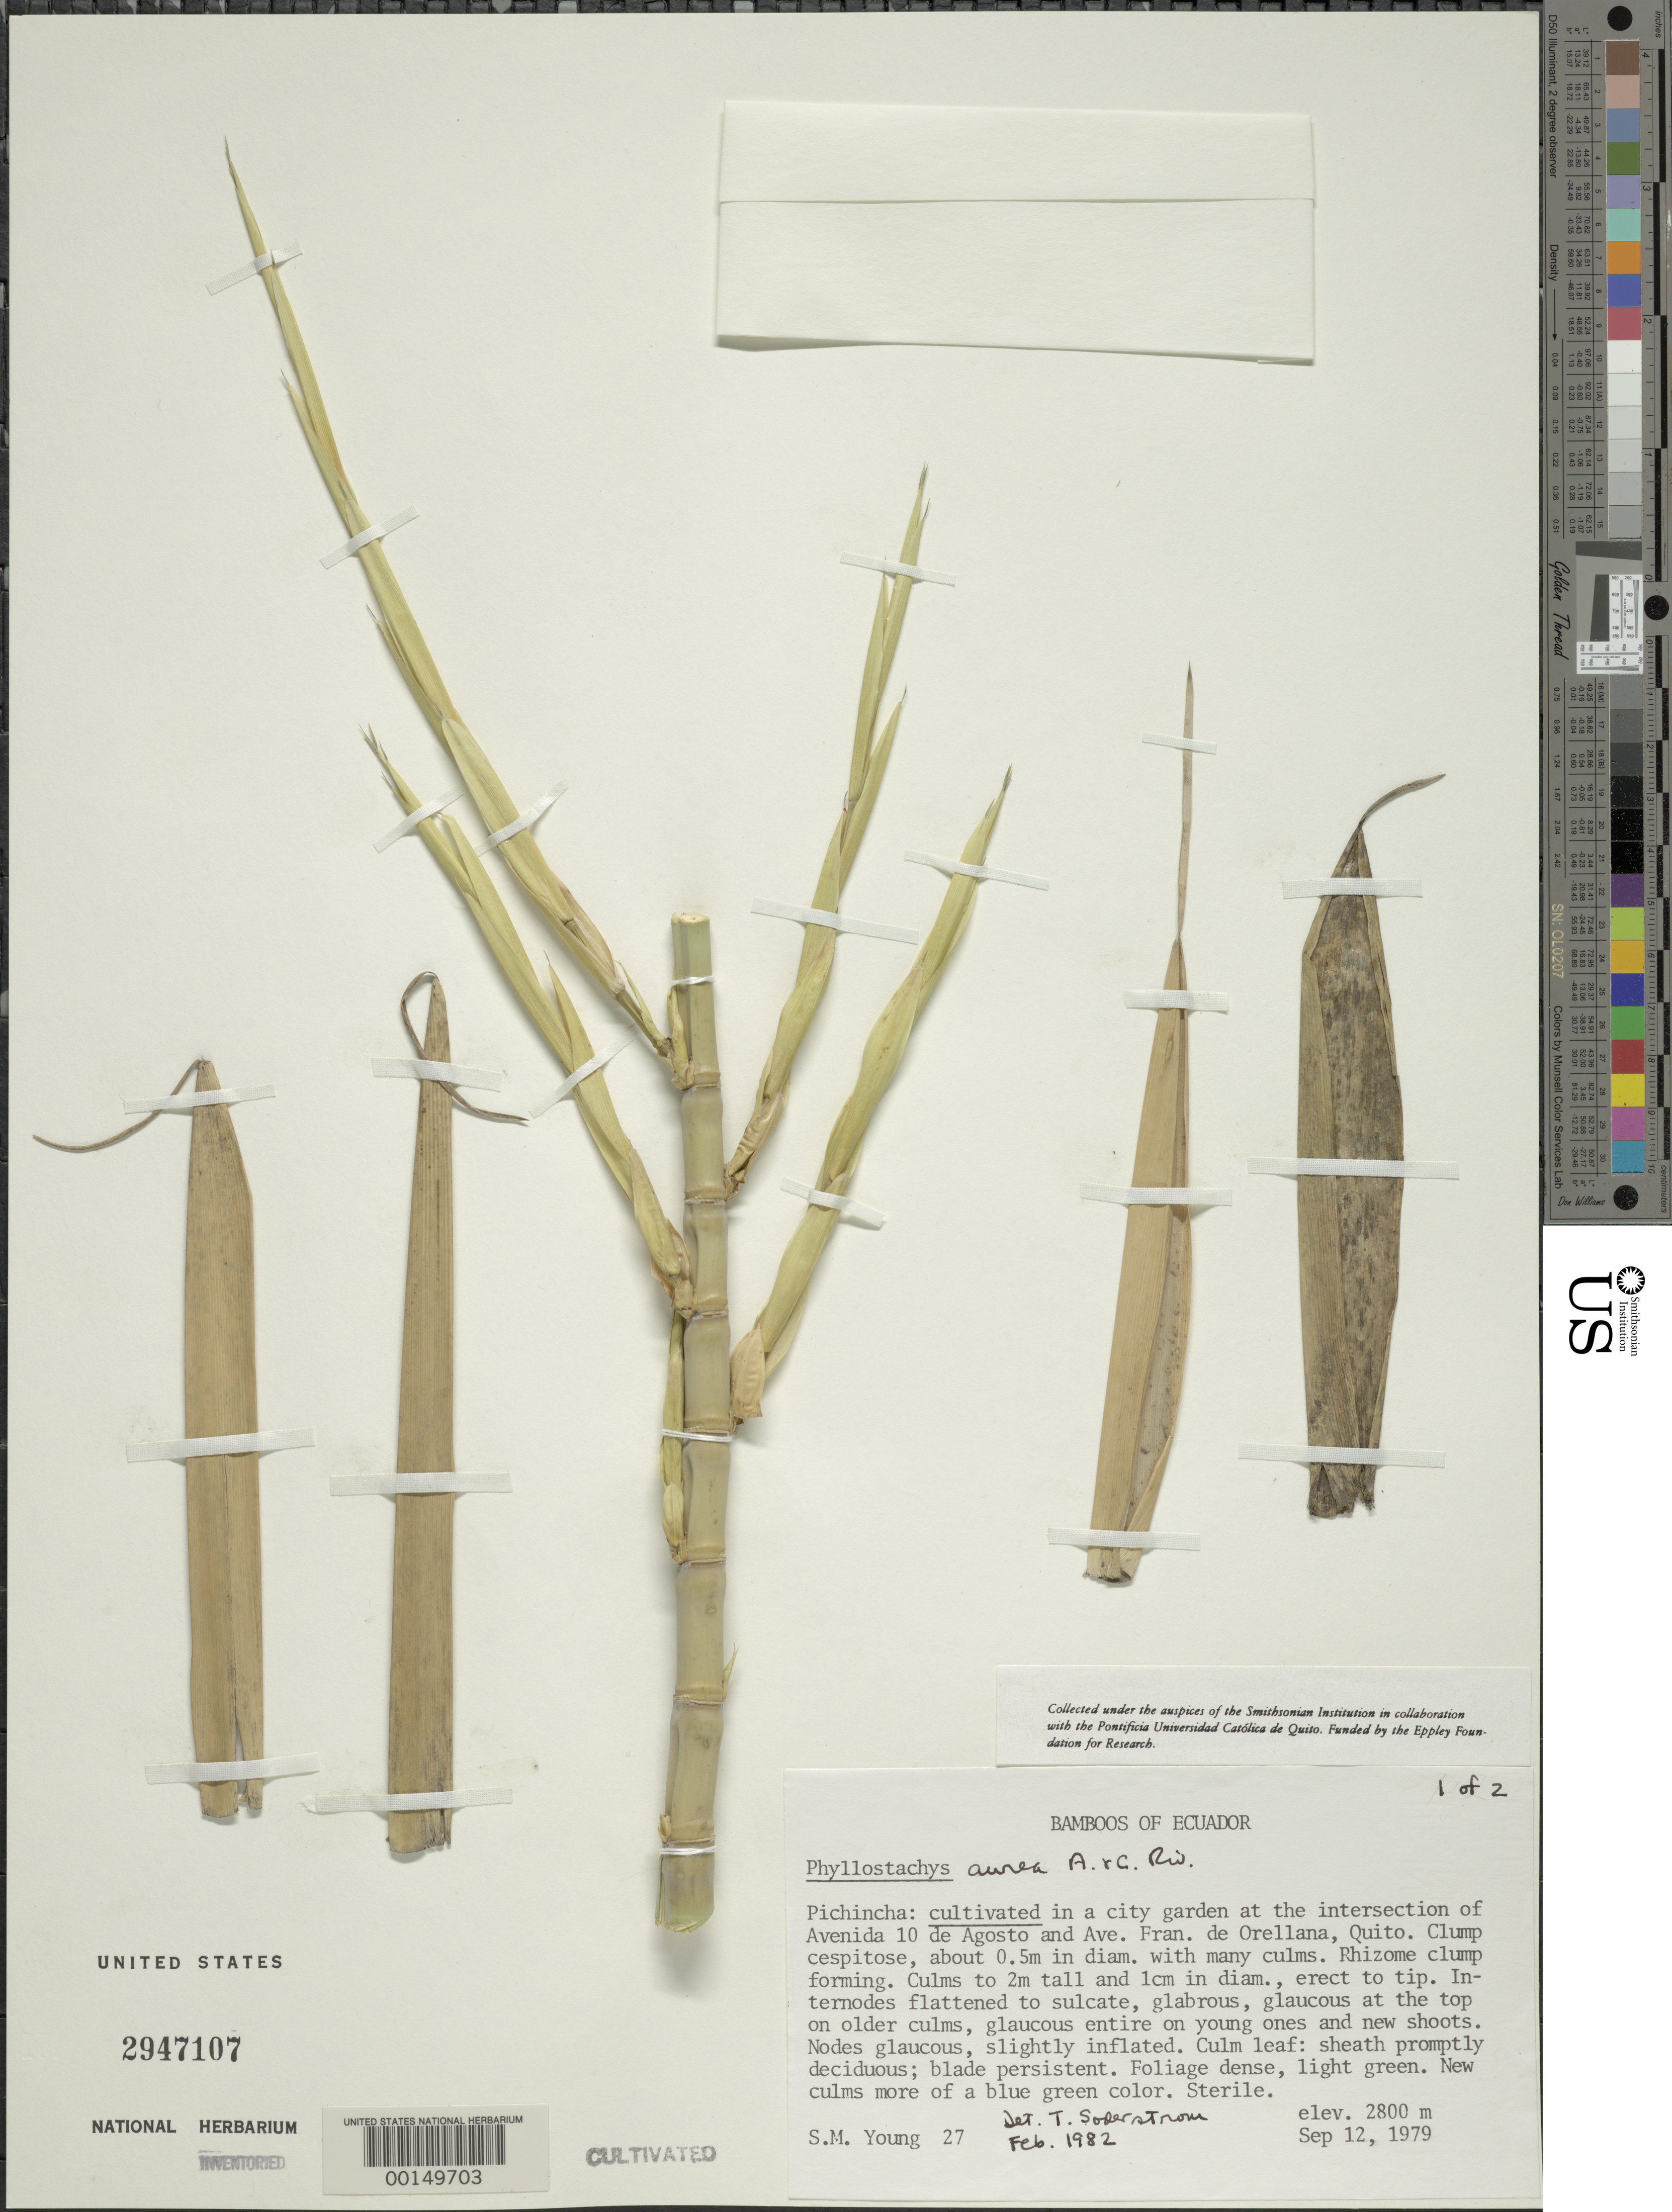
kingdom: Plantae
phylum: Tracheophyta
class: Liliopsida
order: Poales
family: Poaceae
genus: Phyllostachys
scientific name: Phyllostachys aurea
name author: Rivière & C. Rivière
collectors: S. Young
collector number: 27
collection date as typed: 12 Sep 1979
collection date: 1979-09-12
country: Ecuador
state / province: Pichincha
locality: Quito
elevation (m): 2800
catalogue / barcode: US 2947107